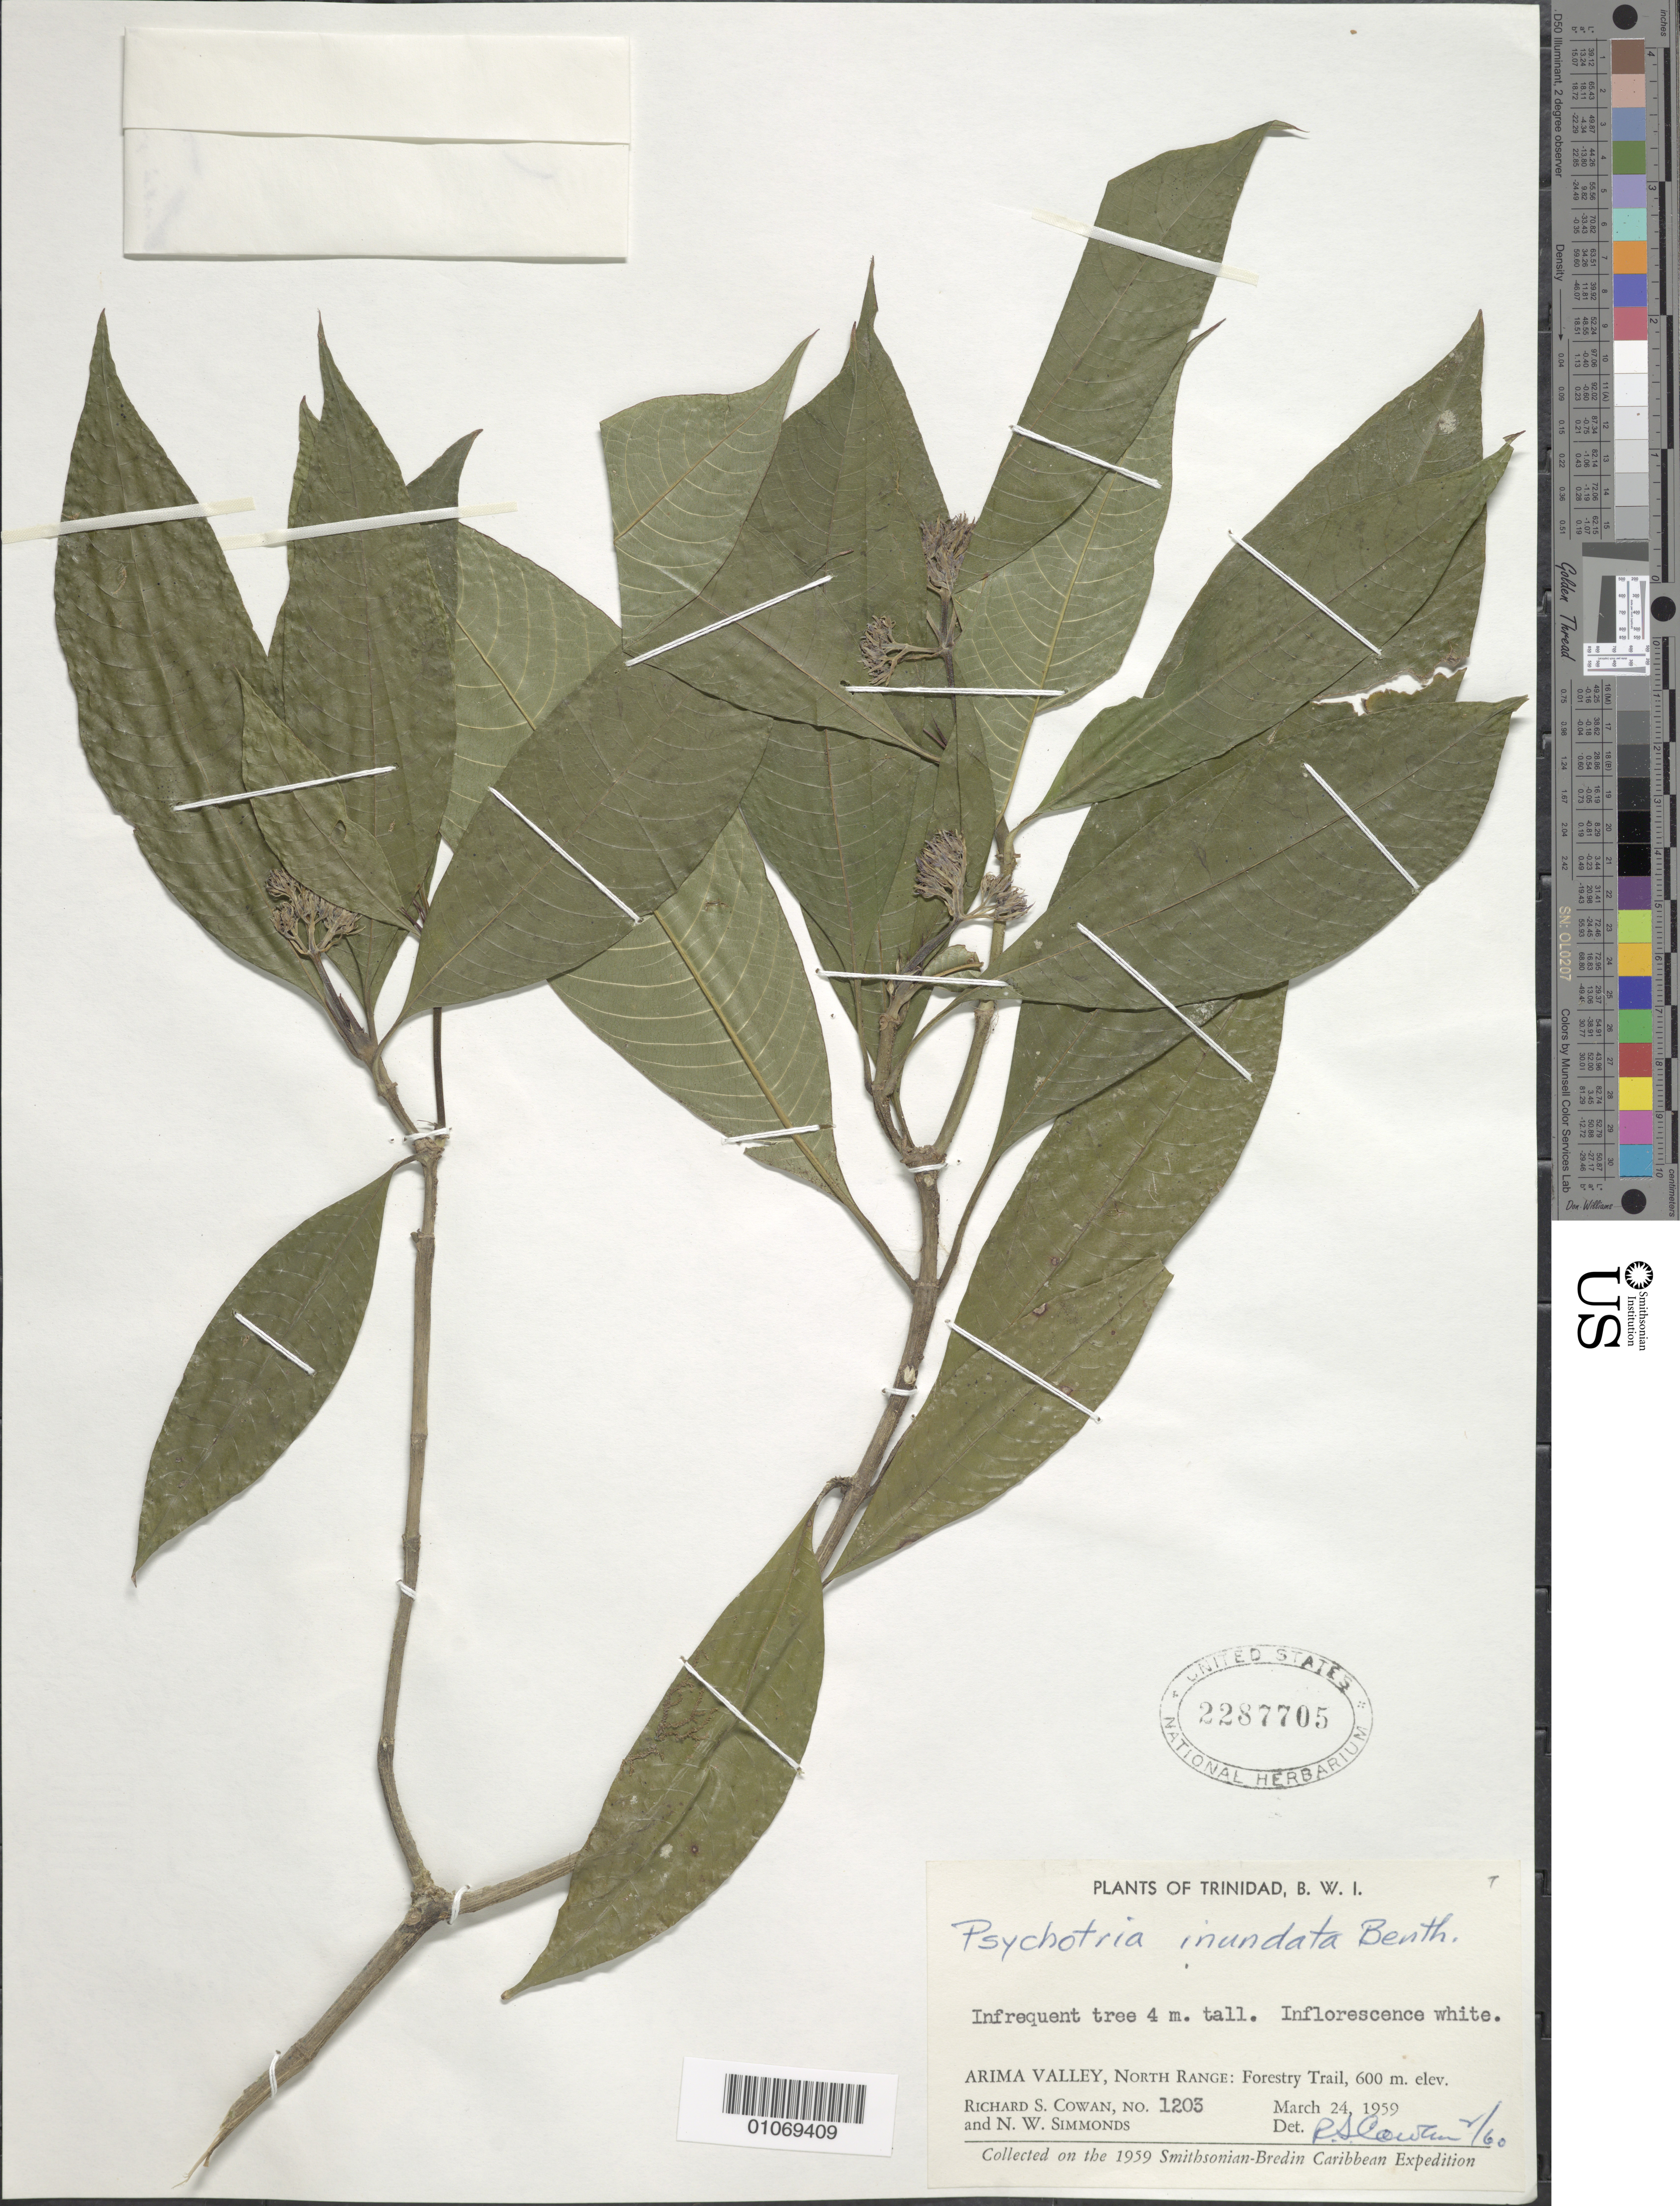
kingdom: Plantae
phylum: Tracheophyta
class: Magnoliopsida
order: Gentianales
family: Rubiaceae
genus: Psychotria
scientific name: Psychotria capitata subsp. amplifolia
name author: (Raeusch.) Steyerm.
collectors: R. S. Cowan & N. W. Simmonds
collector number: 1203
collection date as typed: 24 Mar 1959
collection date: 1959-03-24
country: Trinidad and Tobago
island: Trinidad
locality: Arima Valley, north range: Forestry Trail. Infrequent.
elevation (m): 600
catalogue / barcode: US 2287705